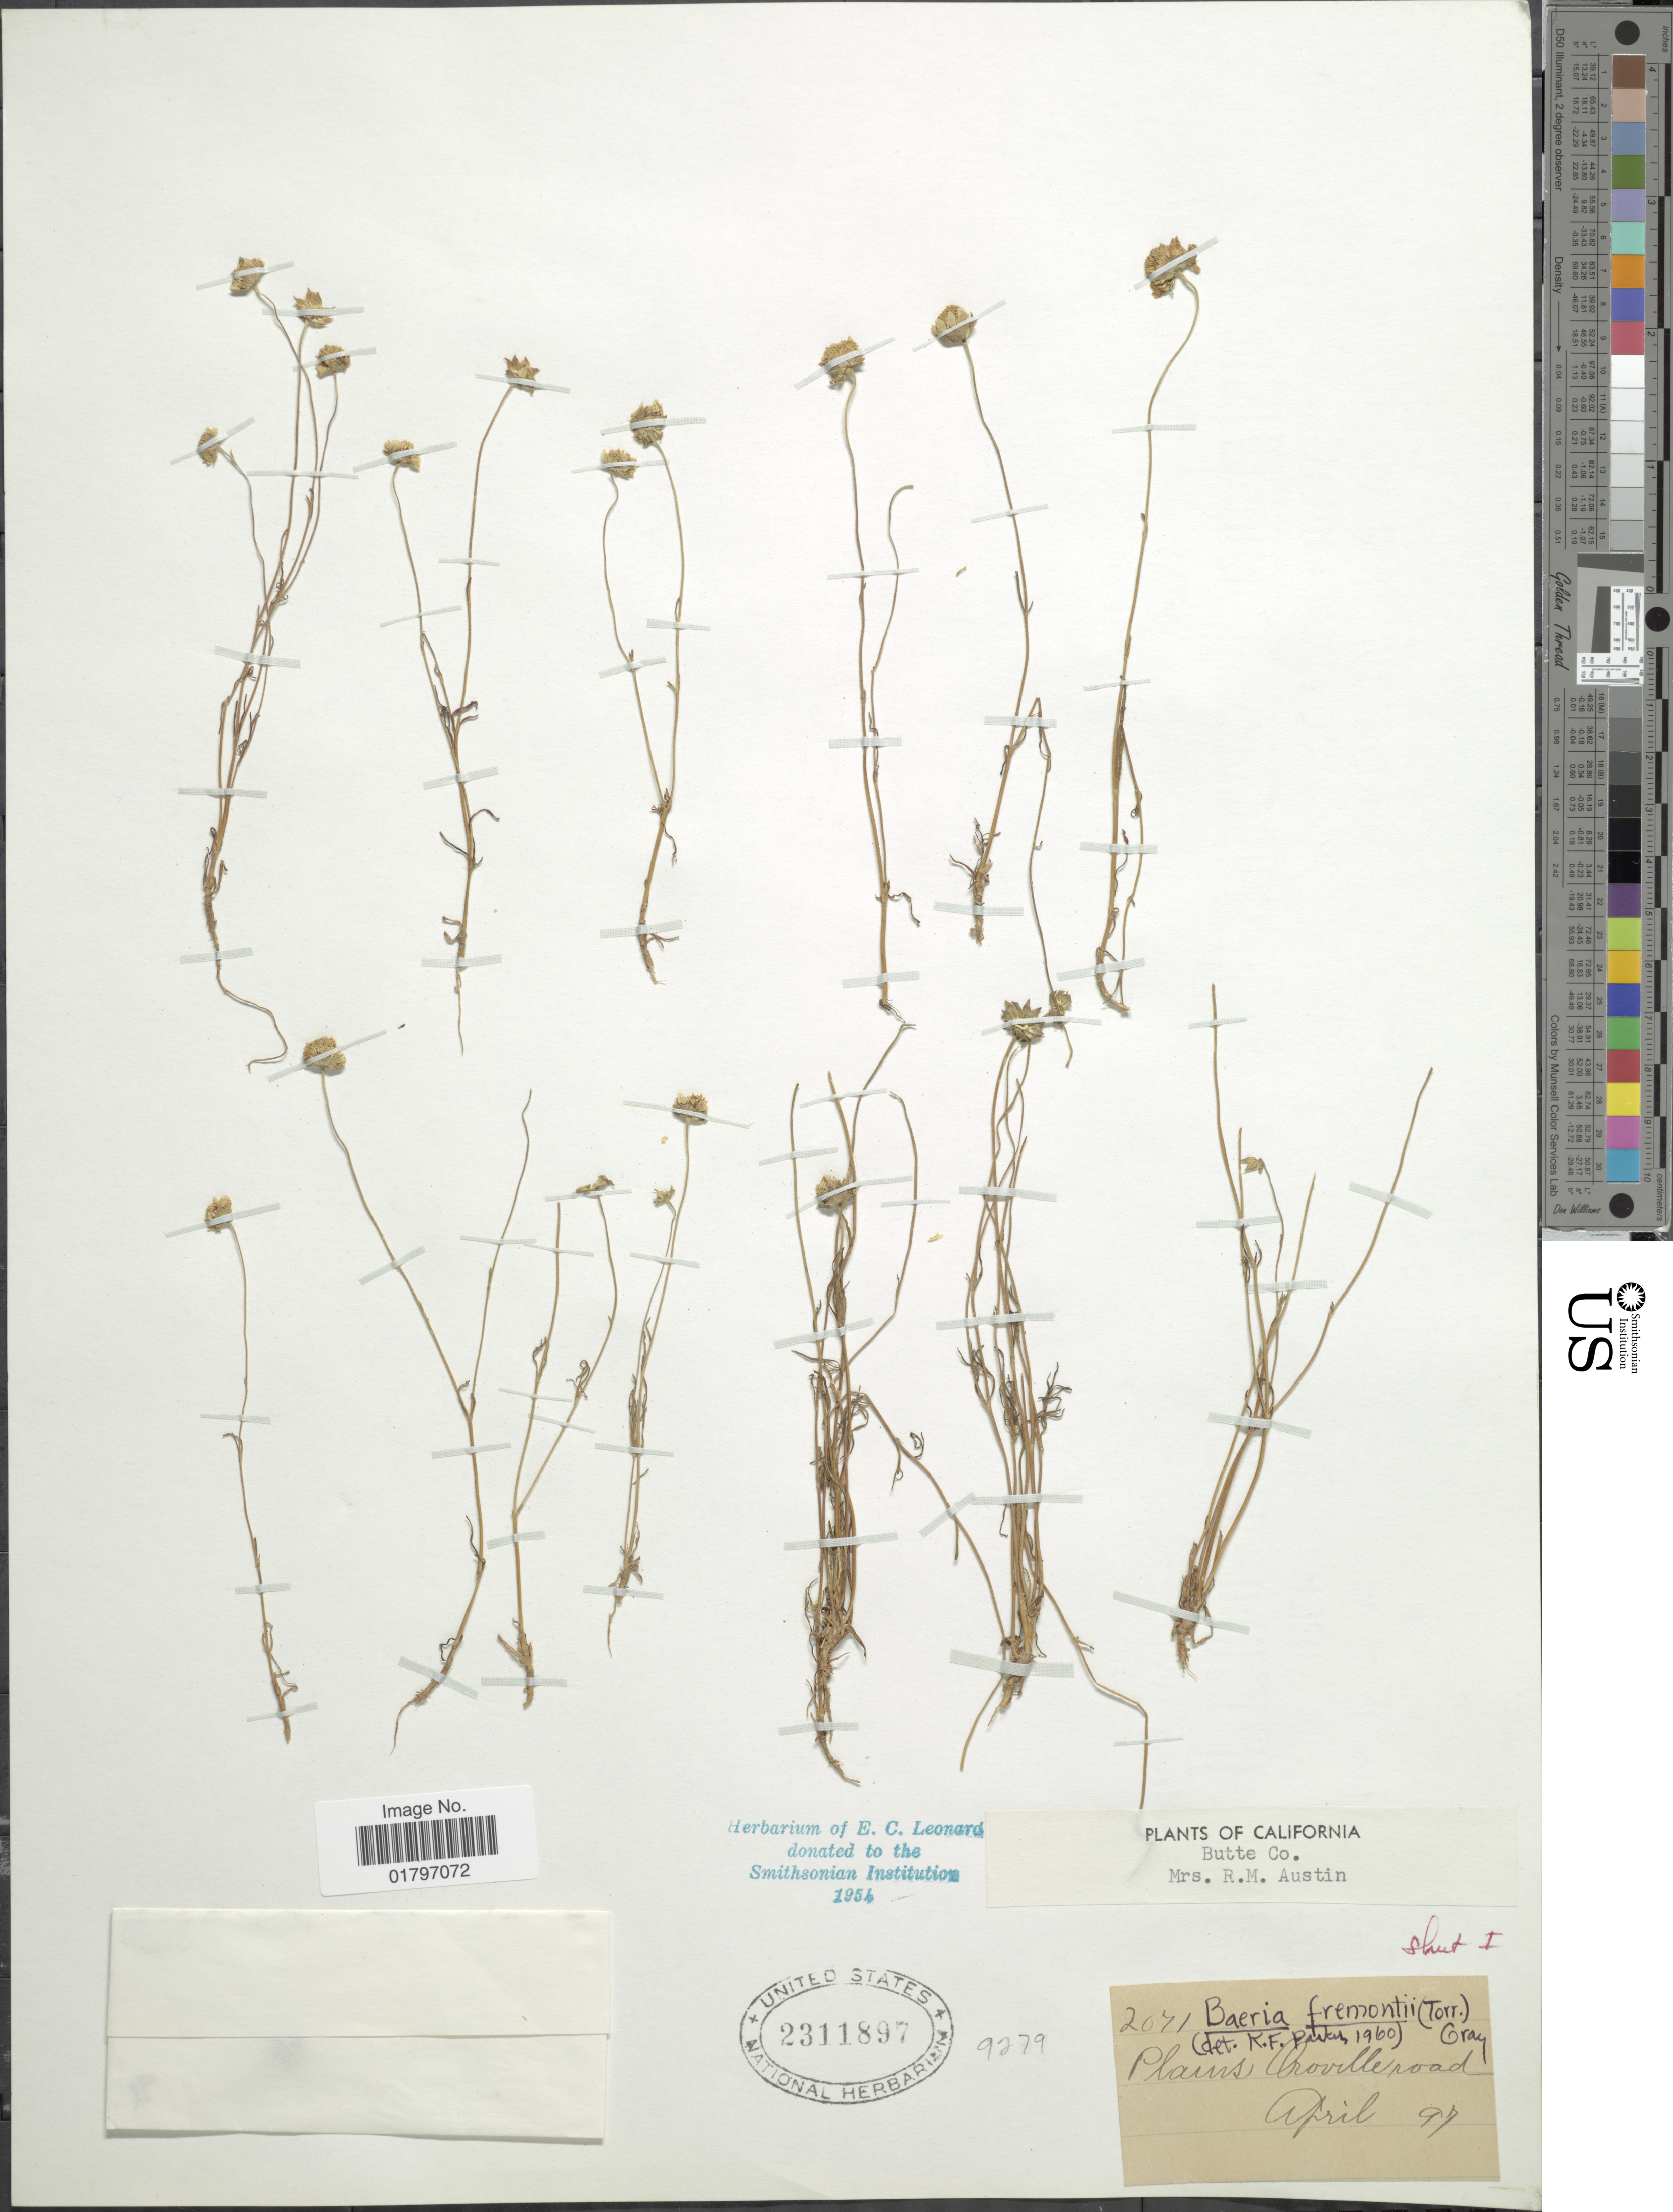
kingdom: Plantae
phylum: Tracheophyta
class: Magnoliopsida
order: Asterales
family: Asteraceae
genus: Lasthenia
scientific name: Lasthenia fremontii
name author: (Torr. ex A. Gray) Greene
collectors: R. Austin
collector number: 2071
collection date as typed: Transcribed d/m/y: /4/97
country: United States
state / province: California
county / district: Butte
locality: Butte Co. Plains Oroville road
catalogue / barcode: US 2311897